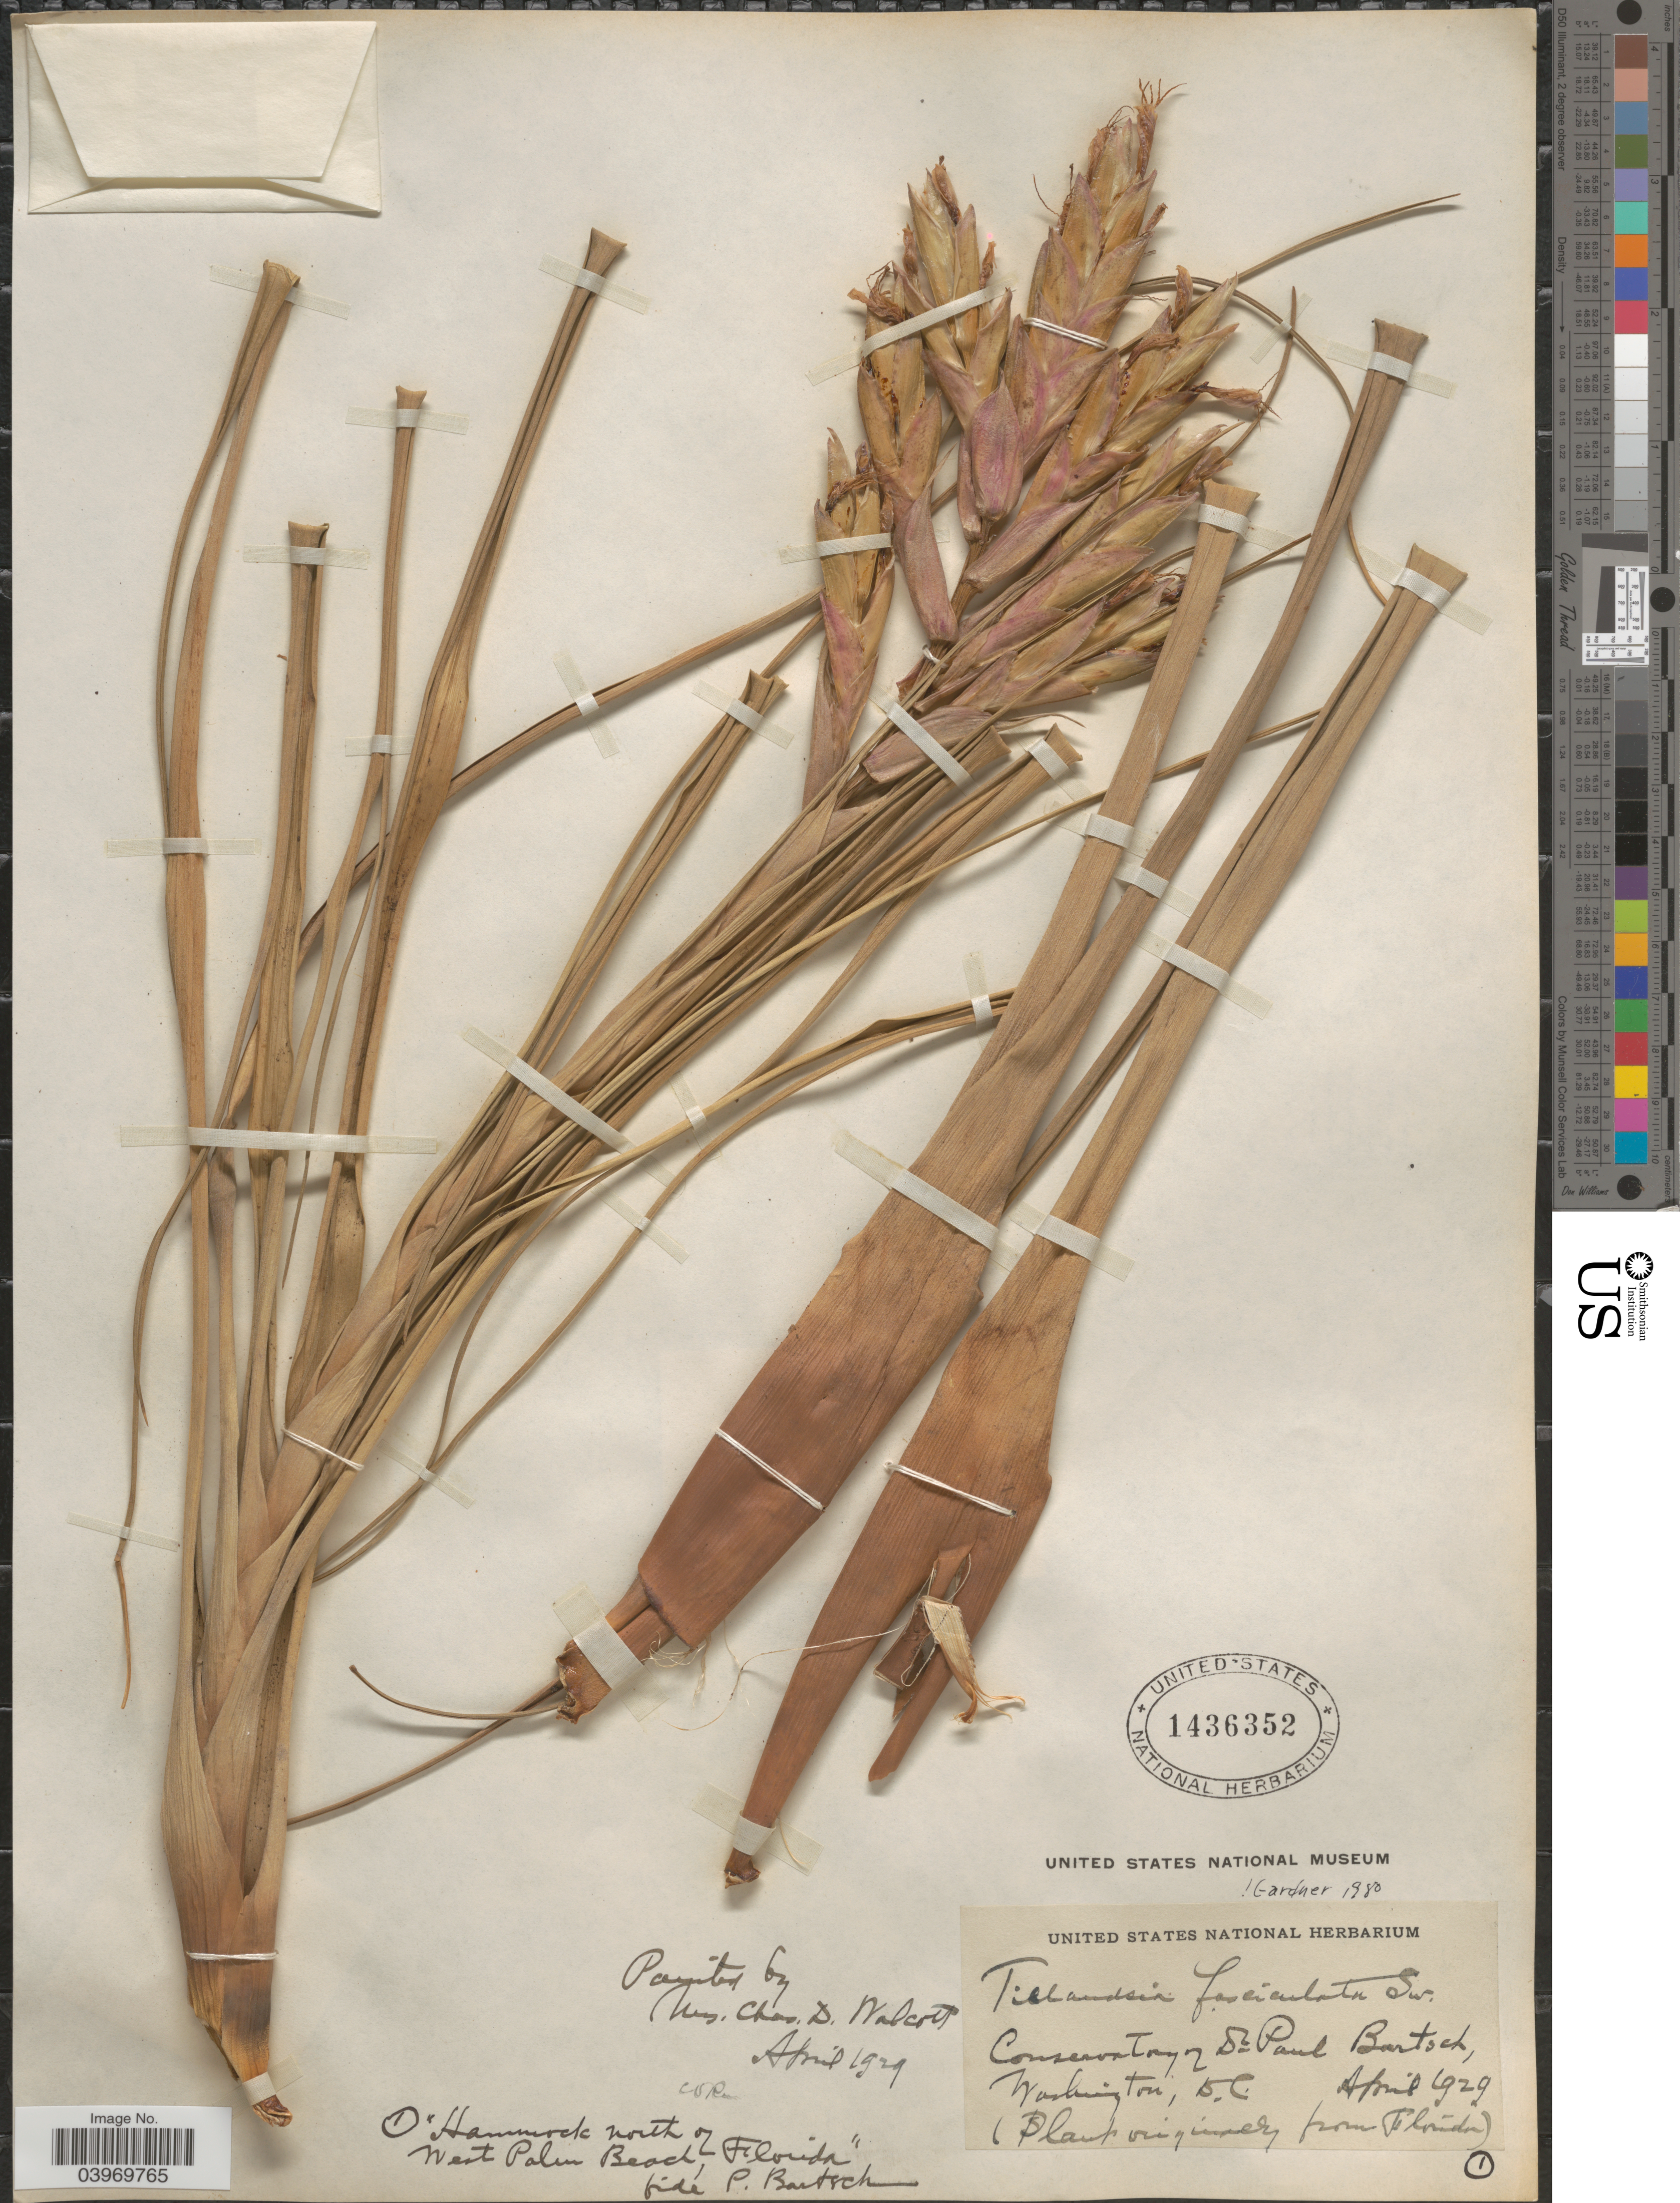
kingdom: Plantae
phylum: Tracheophyta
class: Liliopsida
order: Poales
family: Bromeliaceae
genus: Tillandsia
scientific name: Tillandsia fasciculata var. densispica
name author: Mez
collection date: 1929-04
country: United States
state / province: District of Columbia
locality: Conservatory of Dr Paul Bartsch, Washington, D. C.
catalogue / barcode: US 1436352